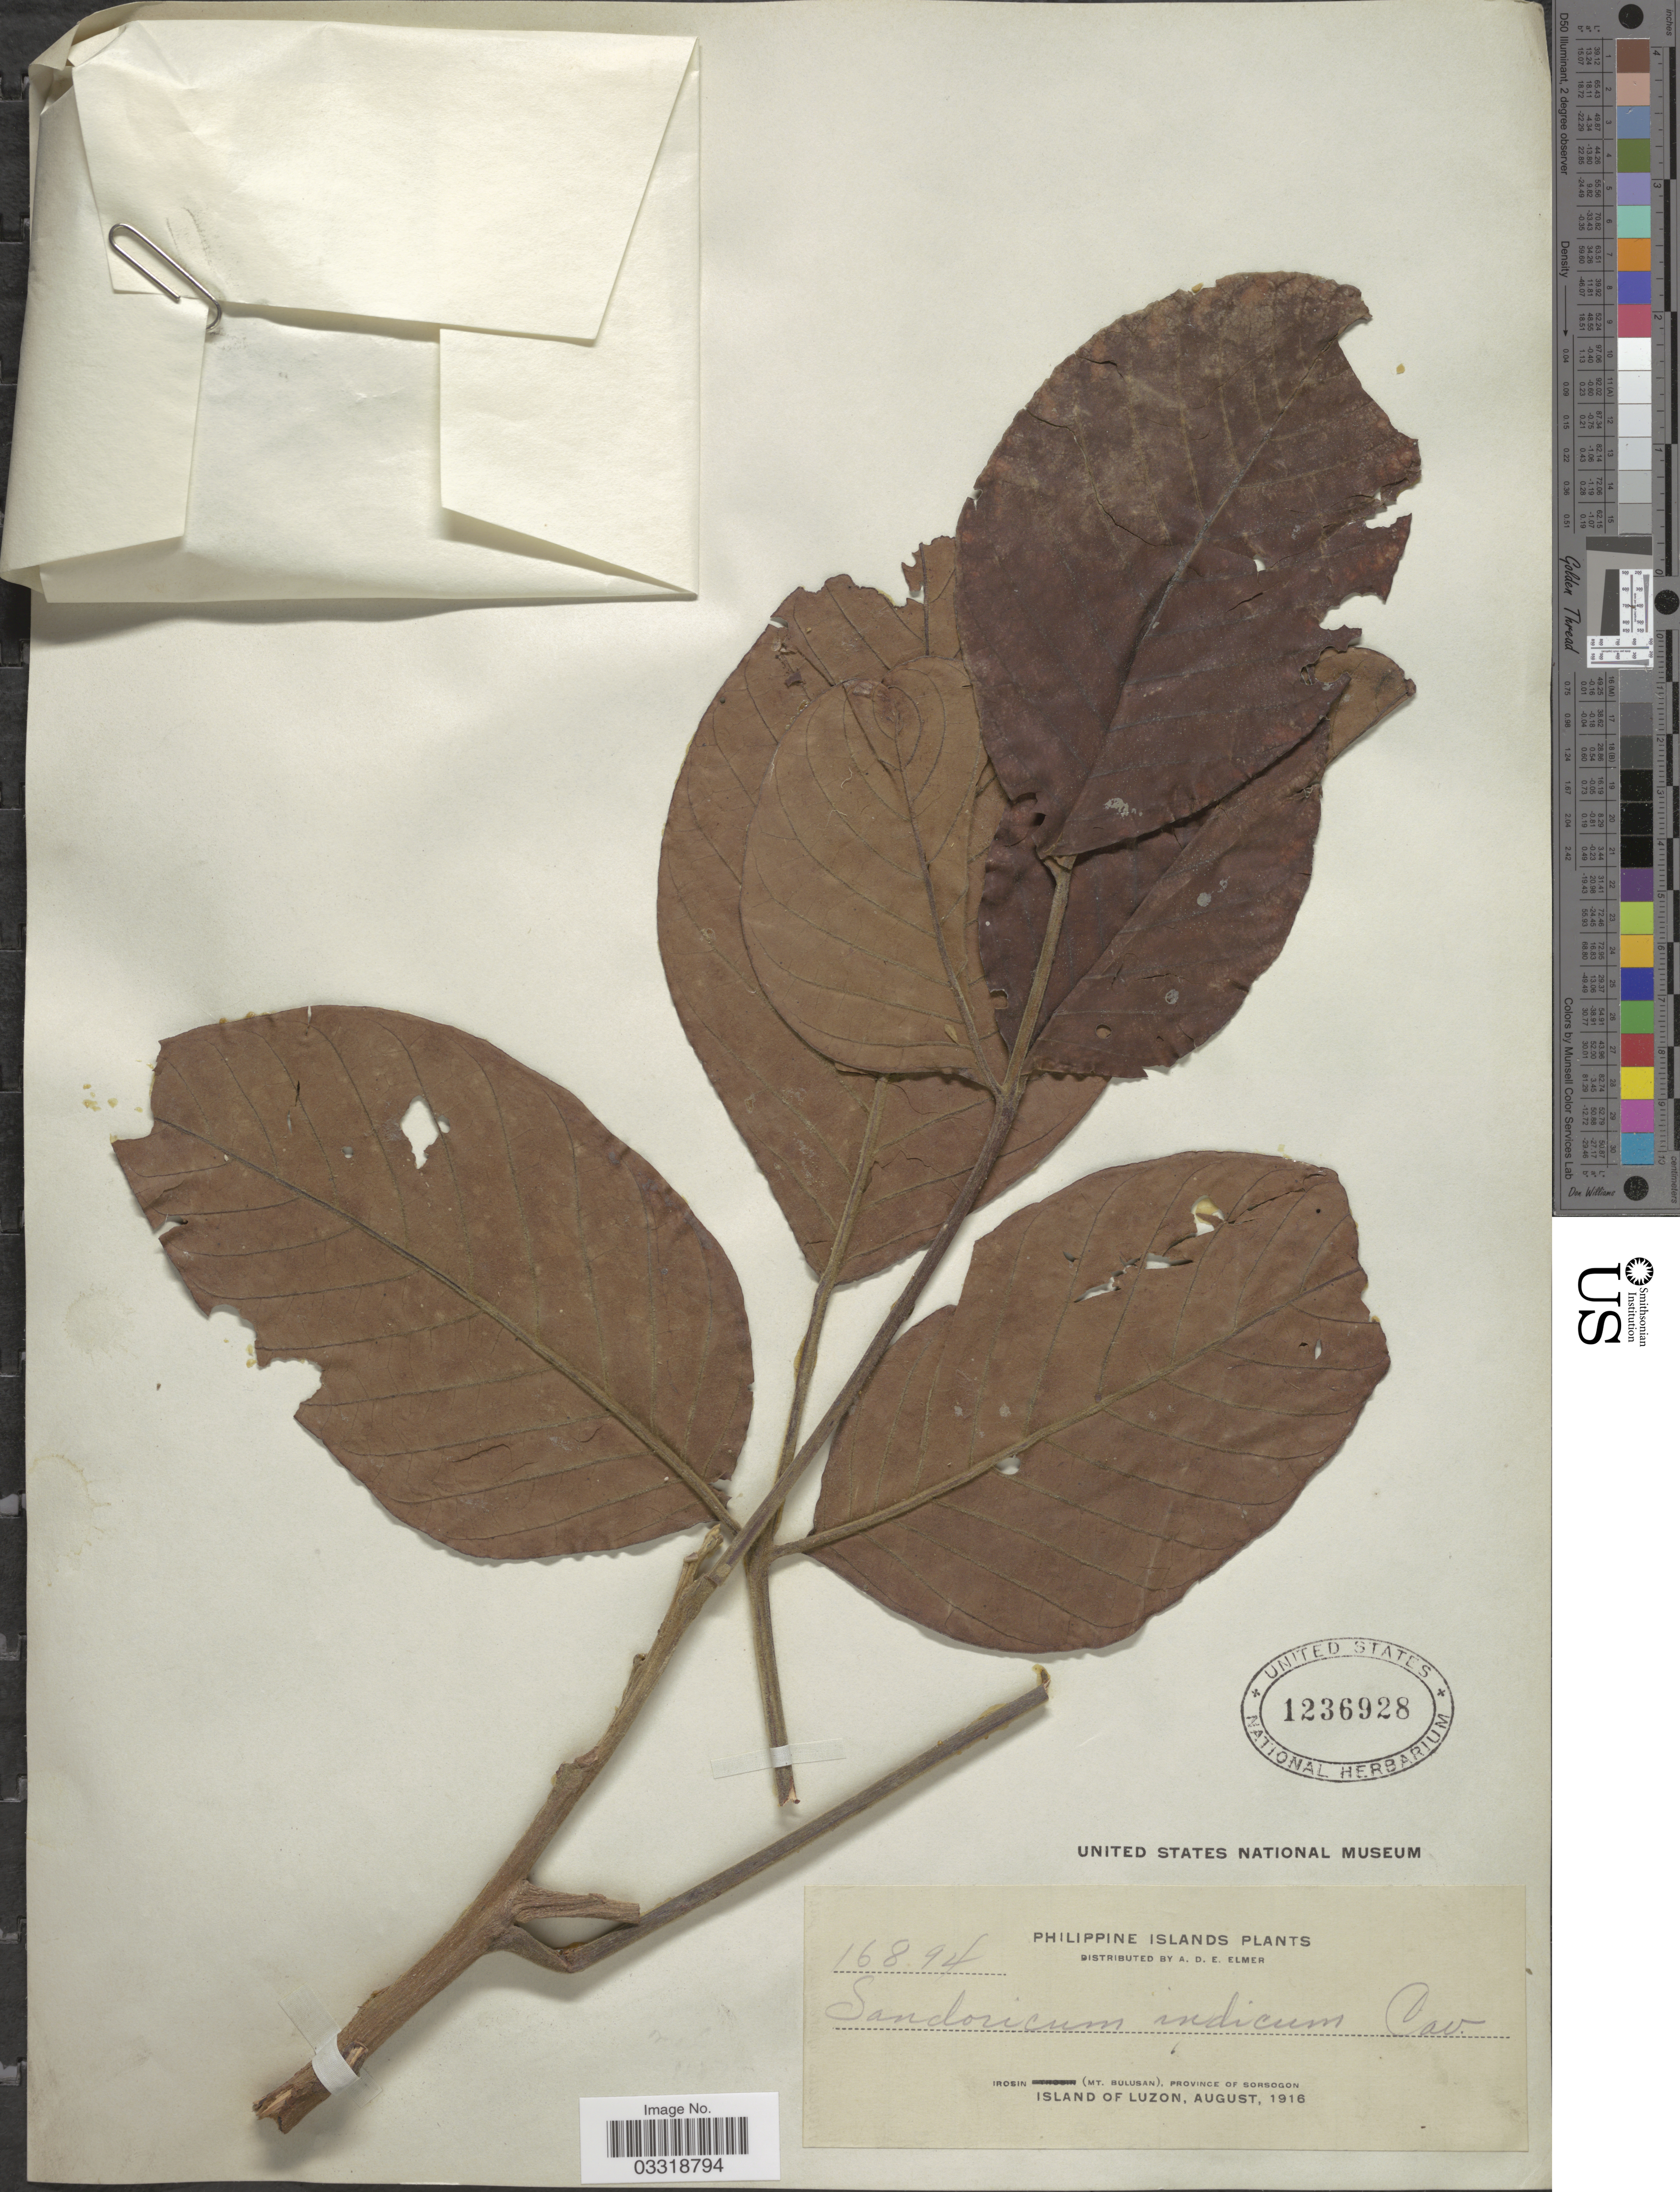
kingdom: Plantae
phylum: Tracheophyta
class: Magnoliopsida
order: Sapindales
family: Meliaceae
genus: Sandoricum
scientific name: Sandoricum koetjape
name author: (Burm. f.) Merr.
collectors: A. D. E. Elmer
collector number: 16894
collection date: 1916-08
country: Philippines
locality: Irosin (Mt. Bulusan), Province of Sorsogon. Island of Luzon.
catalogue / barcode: US 1236928